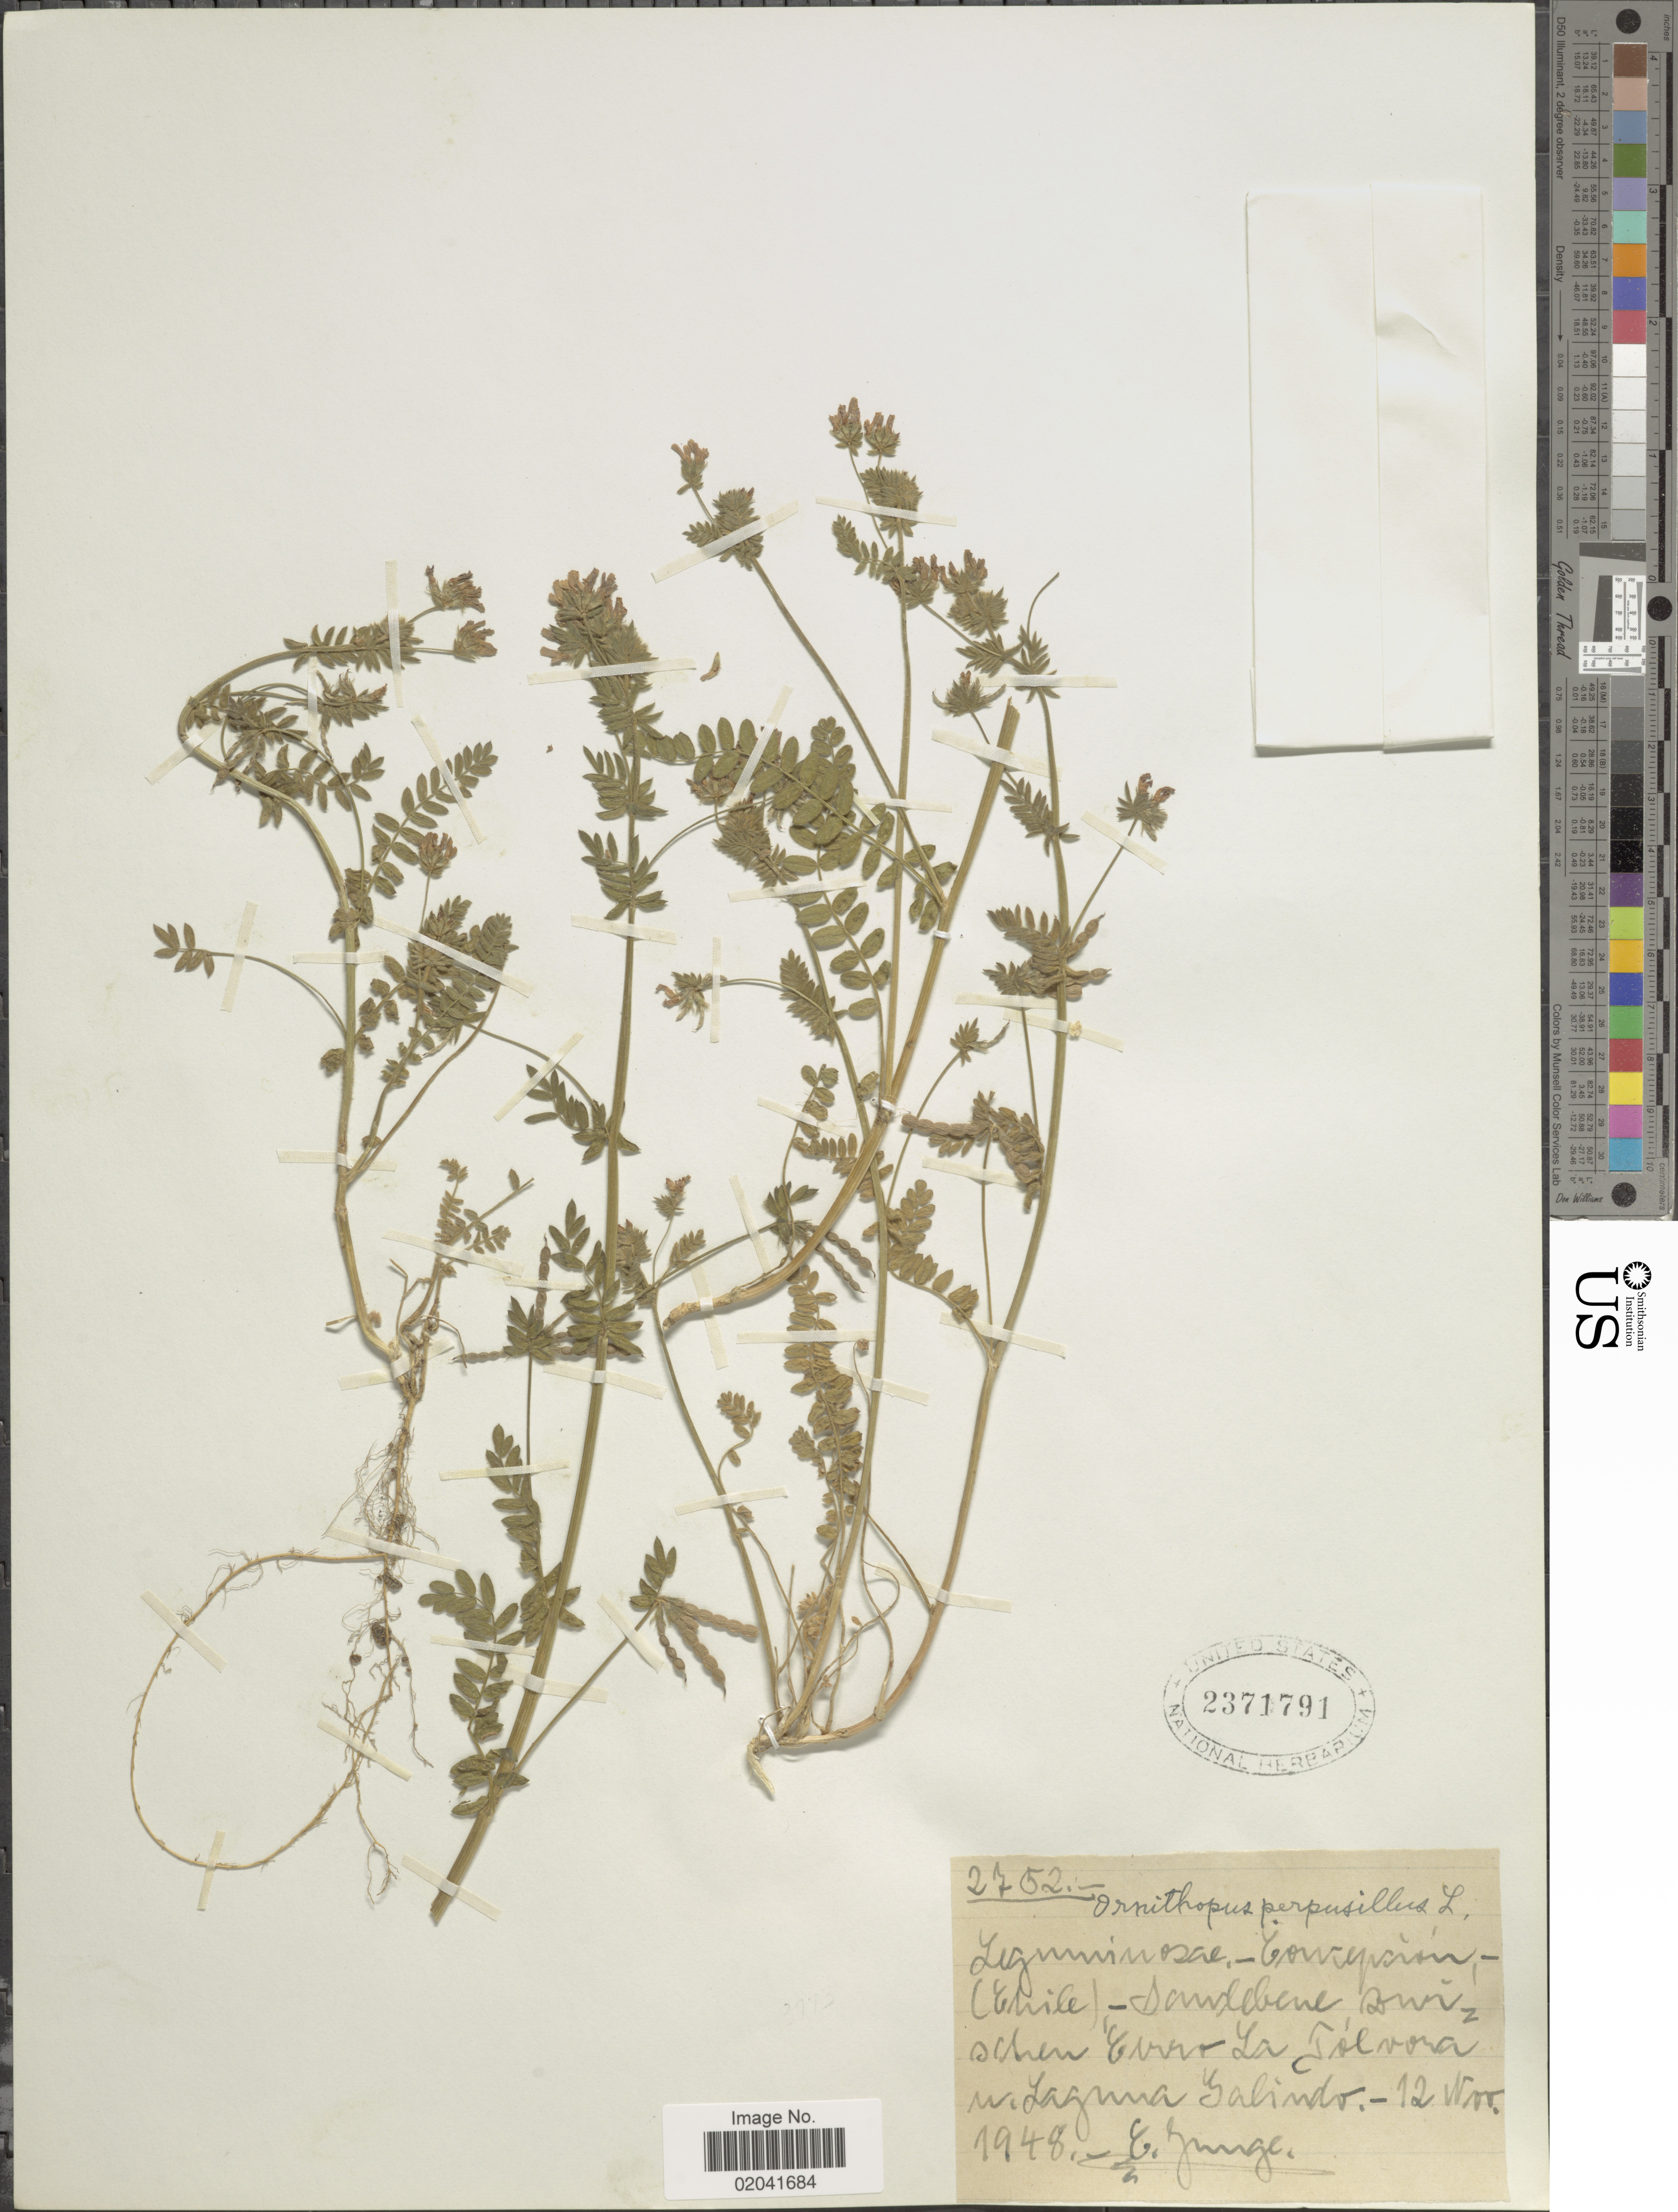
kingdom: Plantae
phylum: Tracheophyta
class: Magnoliopsida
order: Fabales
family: Fabaceae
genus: Ornithopus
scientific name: Ornithopus perpusillus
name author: L.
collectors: E. Junge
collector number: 2752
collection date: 1948-11-12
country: Chile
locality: Concepcion (Chile) - Sandebene zwischen Cerro La Pólvora u. Laguna Galindo.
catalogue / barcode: US 2371791